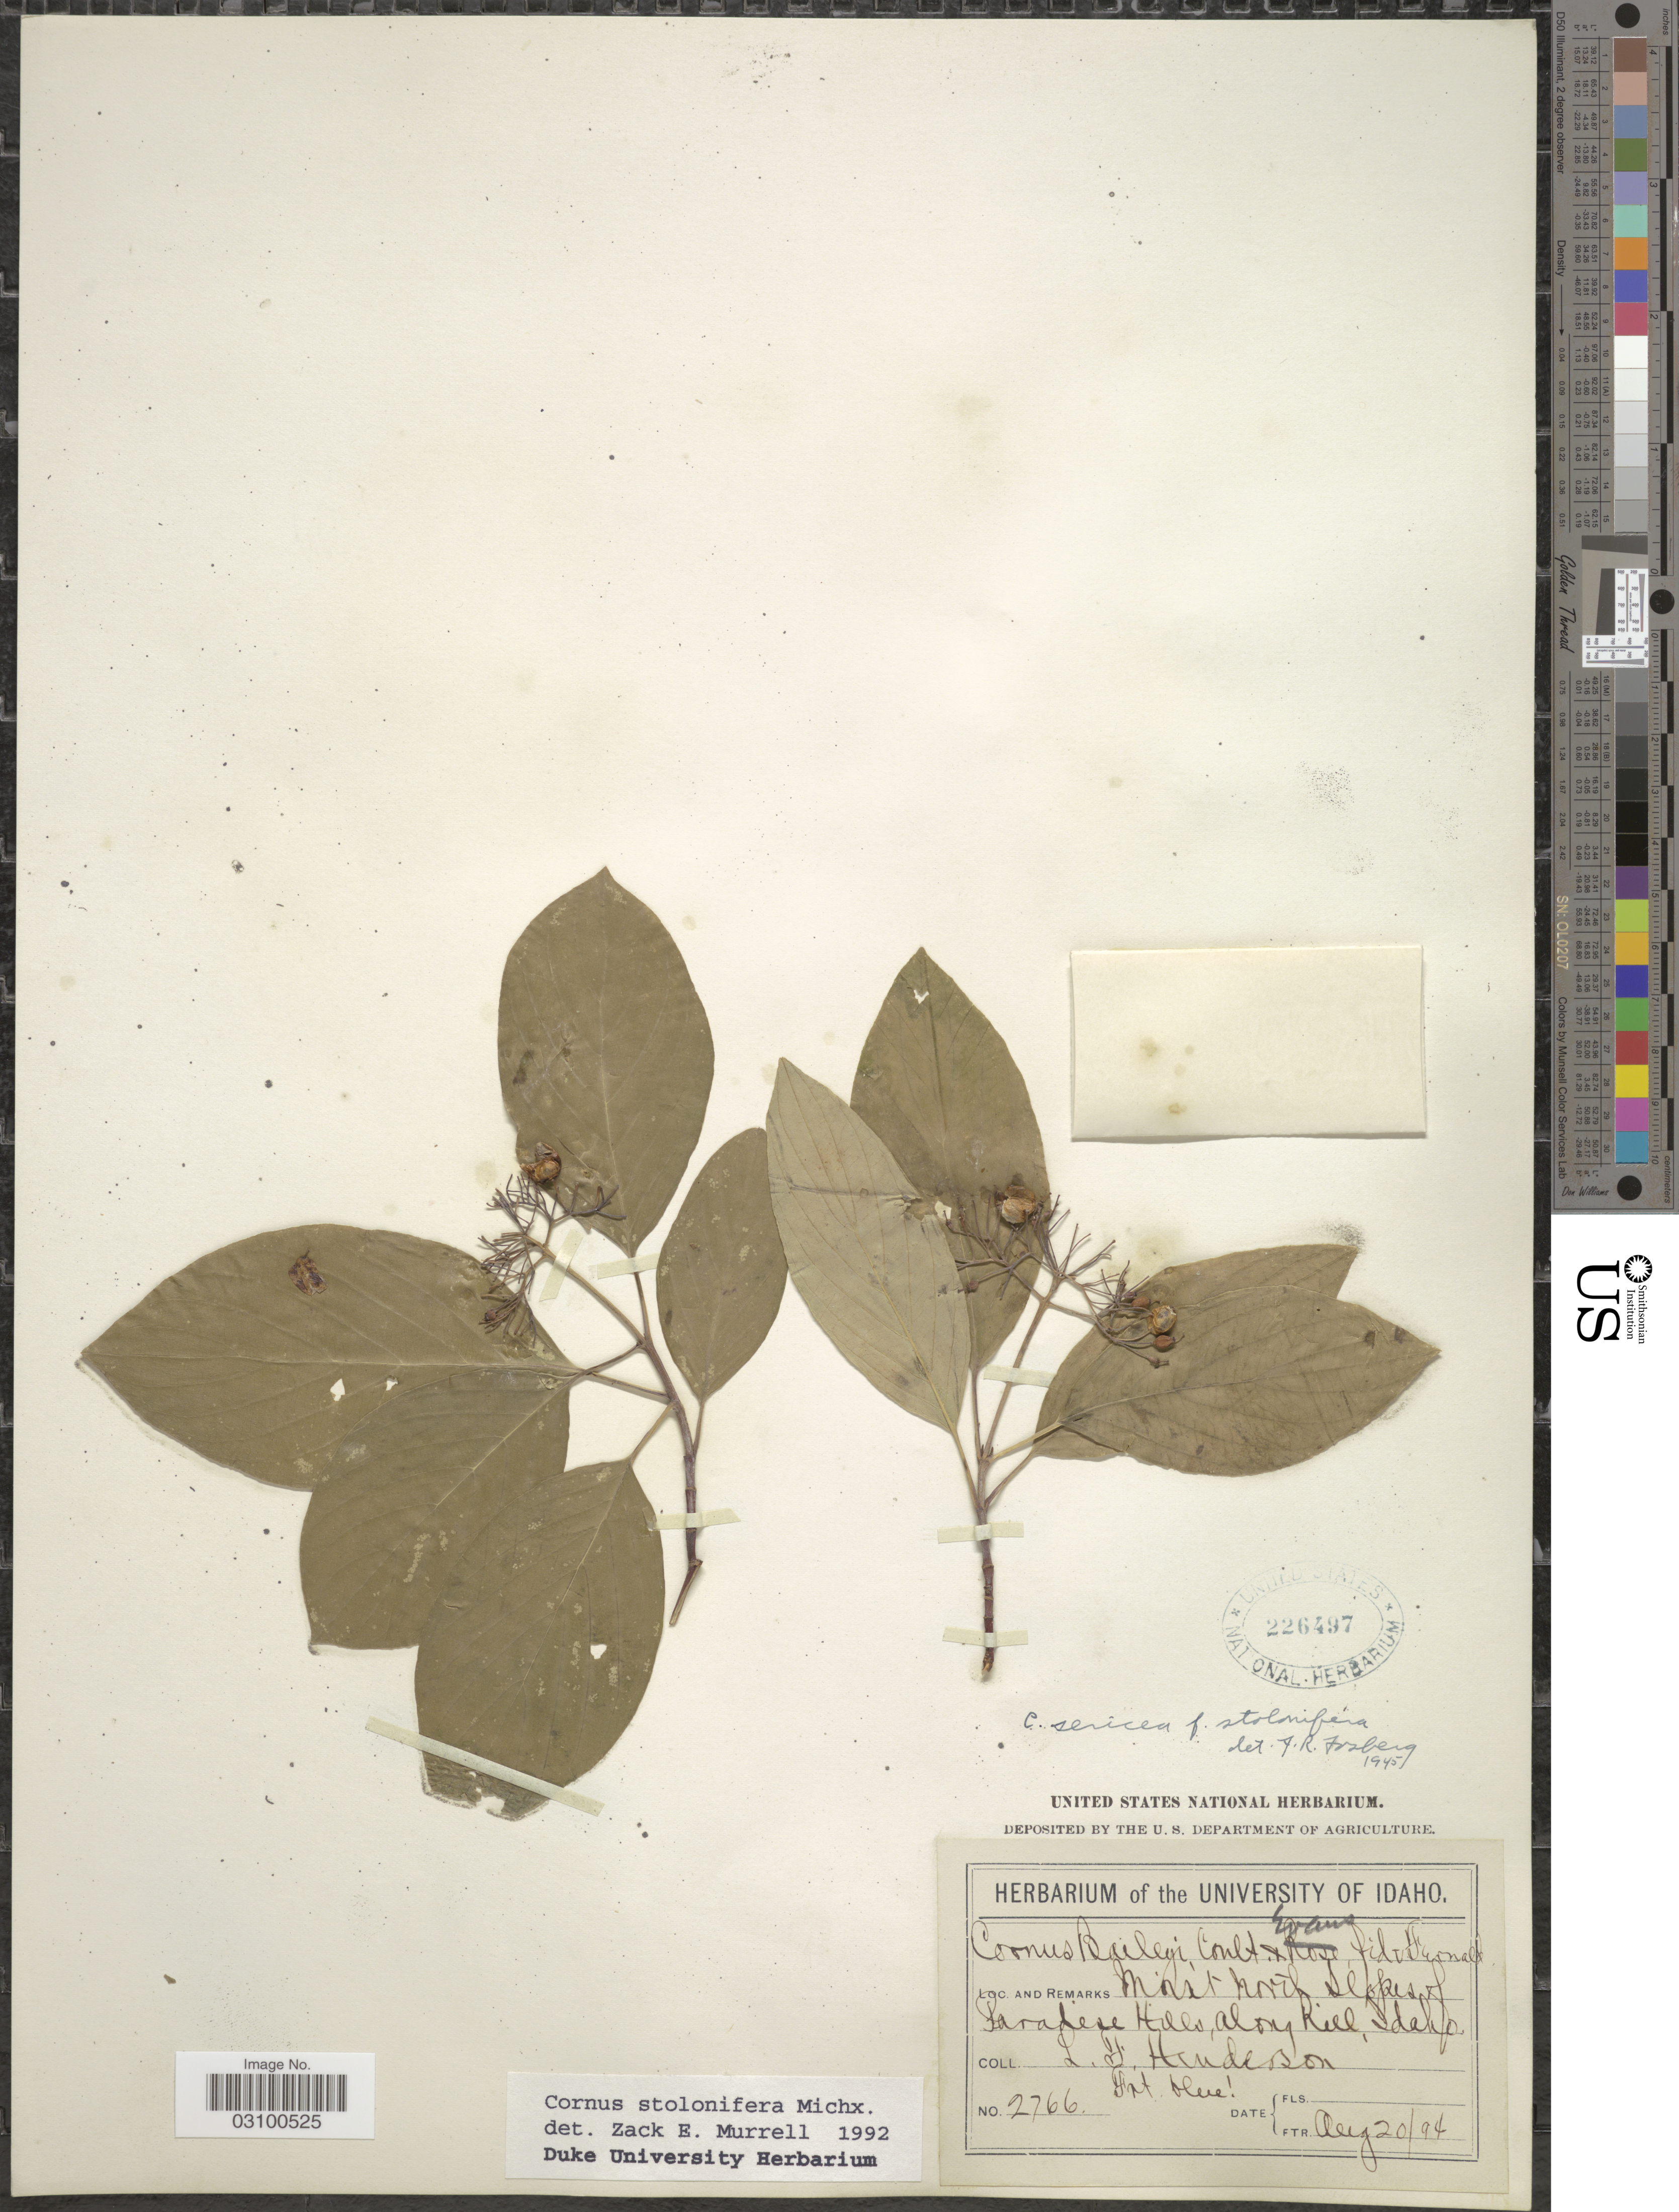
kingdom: Plantae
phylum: Tracheophyta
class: Magnoliopsida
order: Cornales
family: Cornaceae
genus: Cornus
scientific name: Cornus sericea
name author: L.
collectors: L. Henderson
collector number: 2766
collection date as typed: Transcribed d/m/y: 20/8/94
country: United States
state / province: Idaho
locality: Moist north slopes of Paradise Hills, along hill.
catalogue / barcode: US 226497